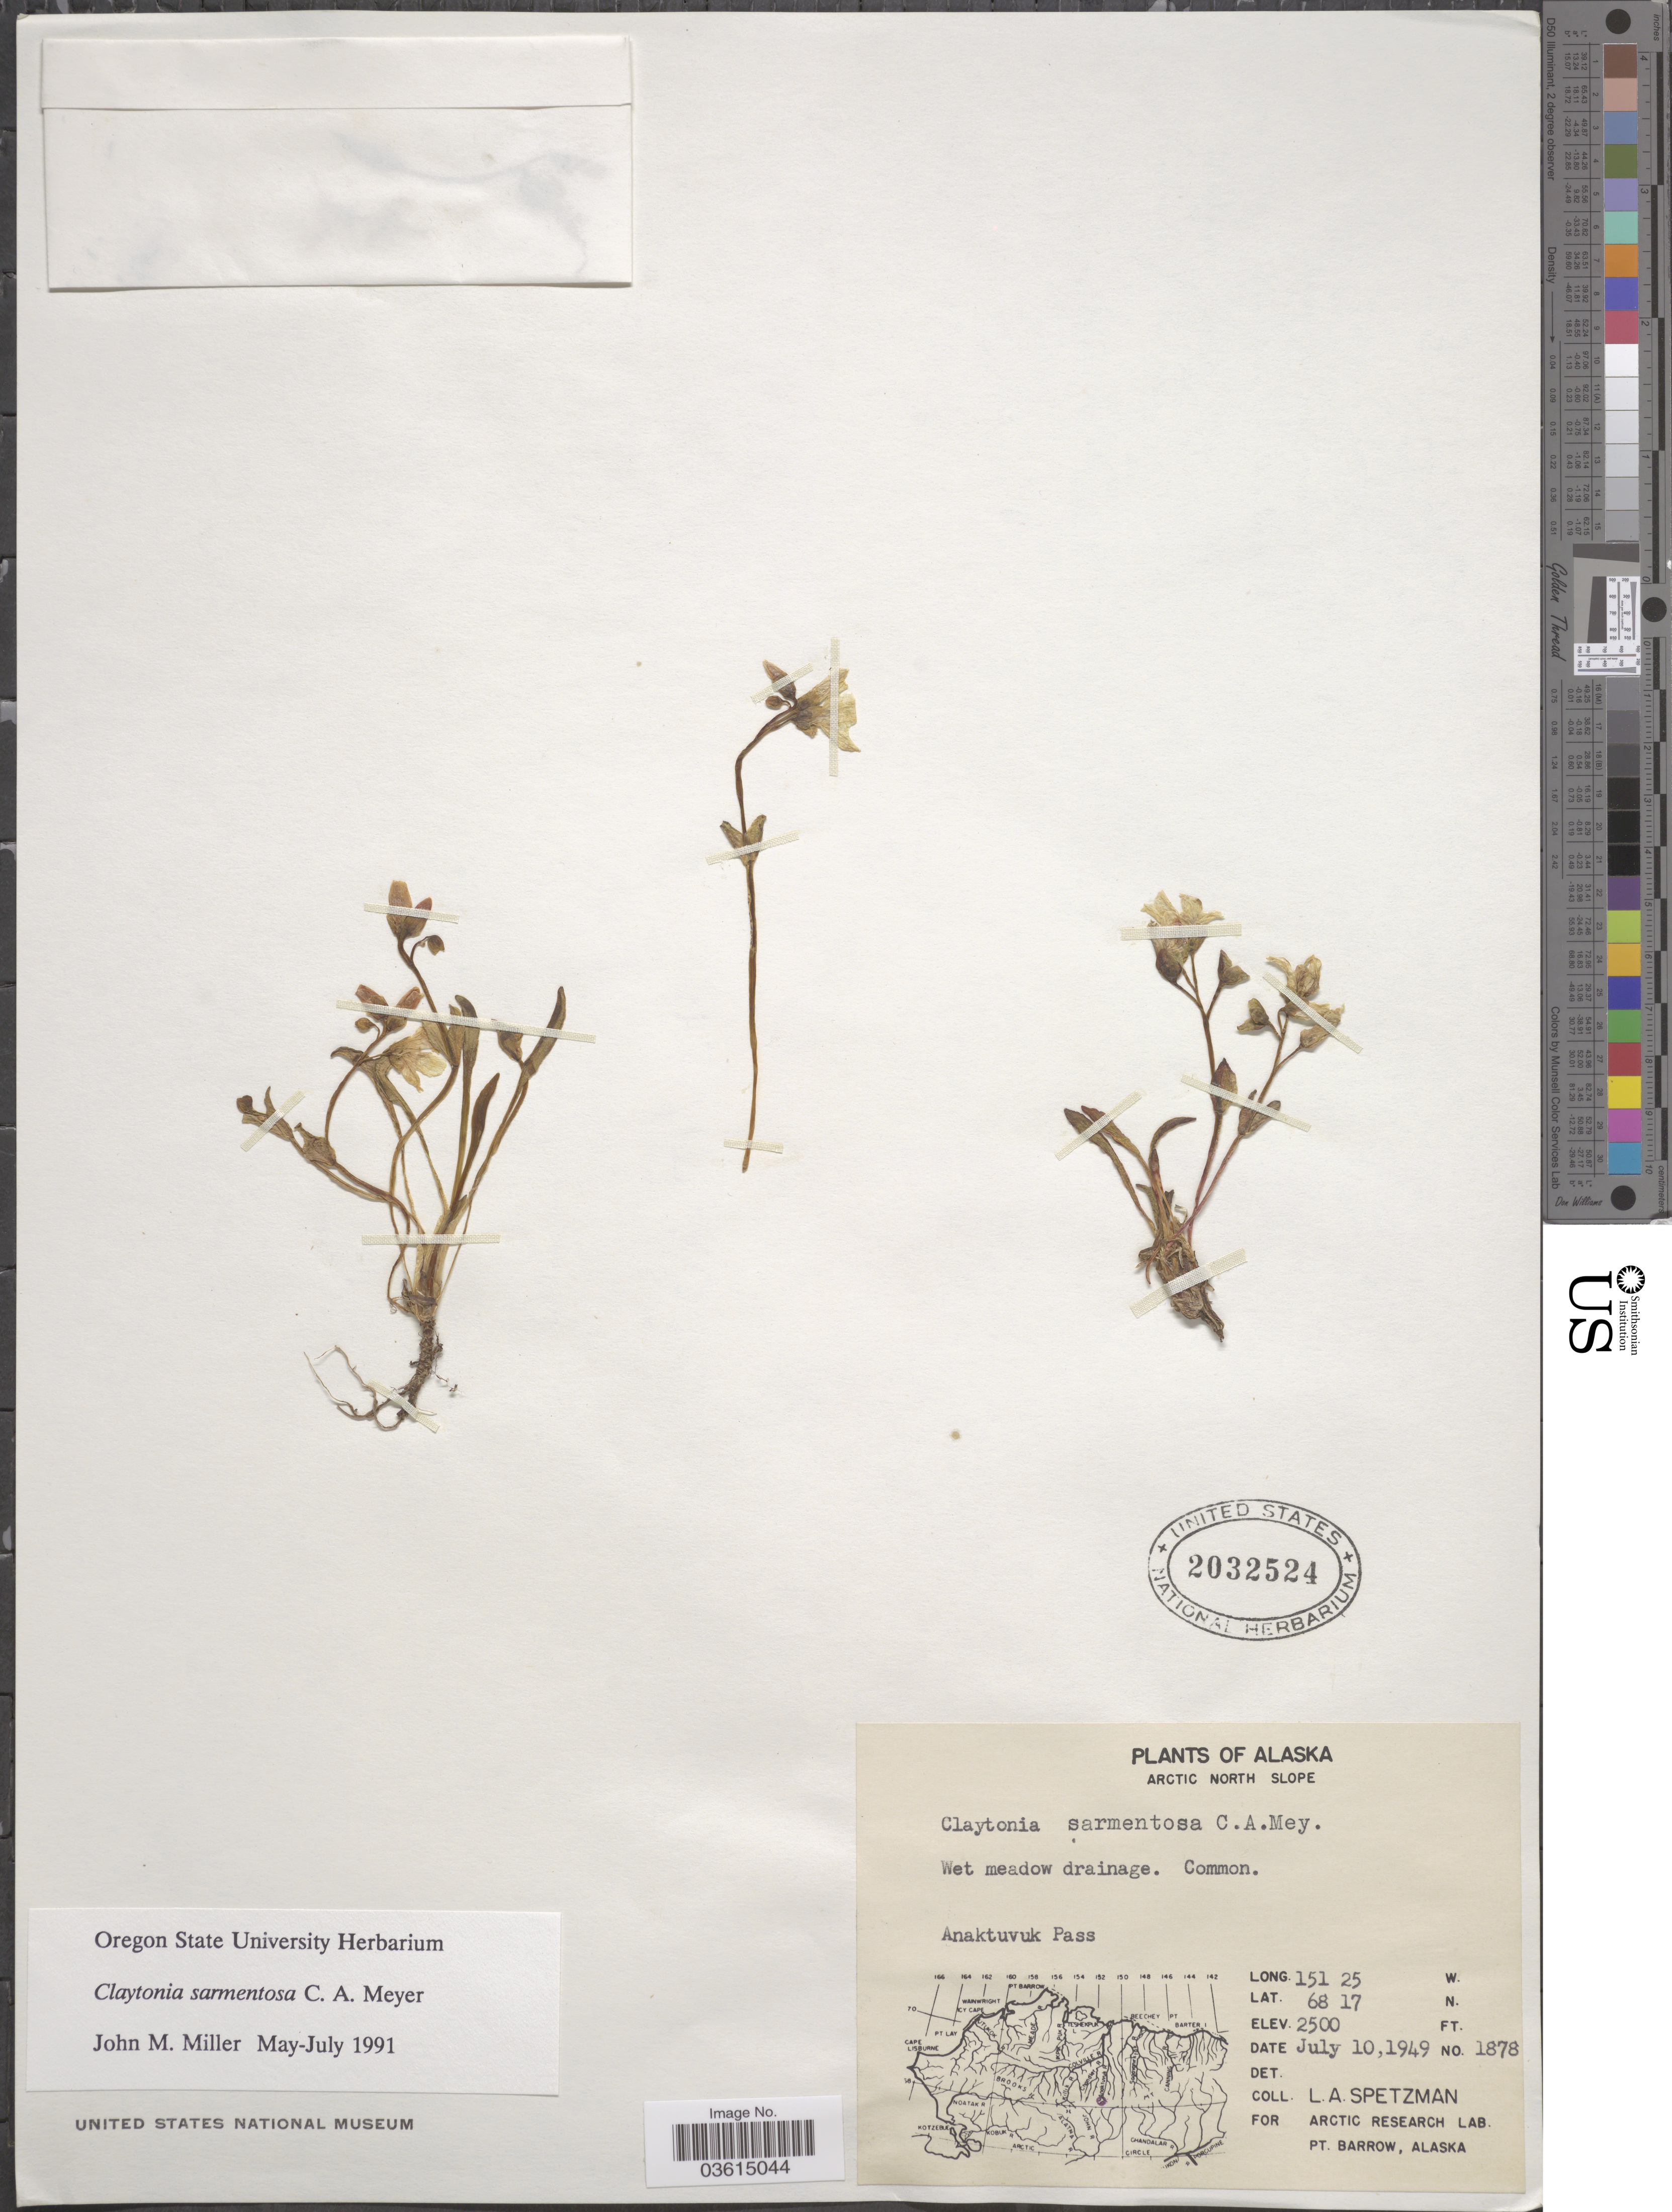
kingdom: Plantae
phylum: Tracheophyta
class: Magnoliopsida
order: Caryophyllales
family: Montiaceae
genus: Claytonia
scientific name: Claytonia sarmentosa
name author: C.A. Mey.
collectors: L. Spetzman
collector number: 1878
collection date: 1949-07-10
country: United States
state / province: Alaska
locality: Arctic North Slope. Anaktuvuk Pass.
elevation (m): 762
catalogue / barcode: US 2032524